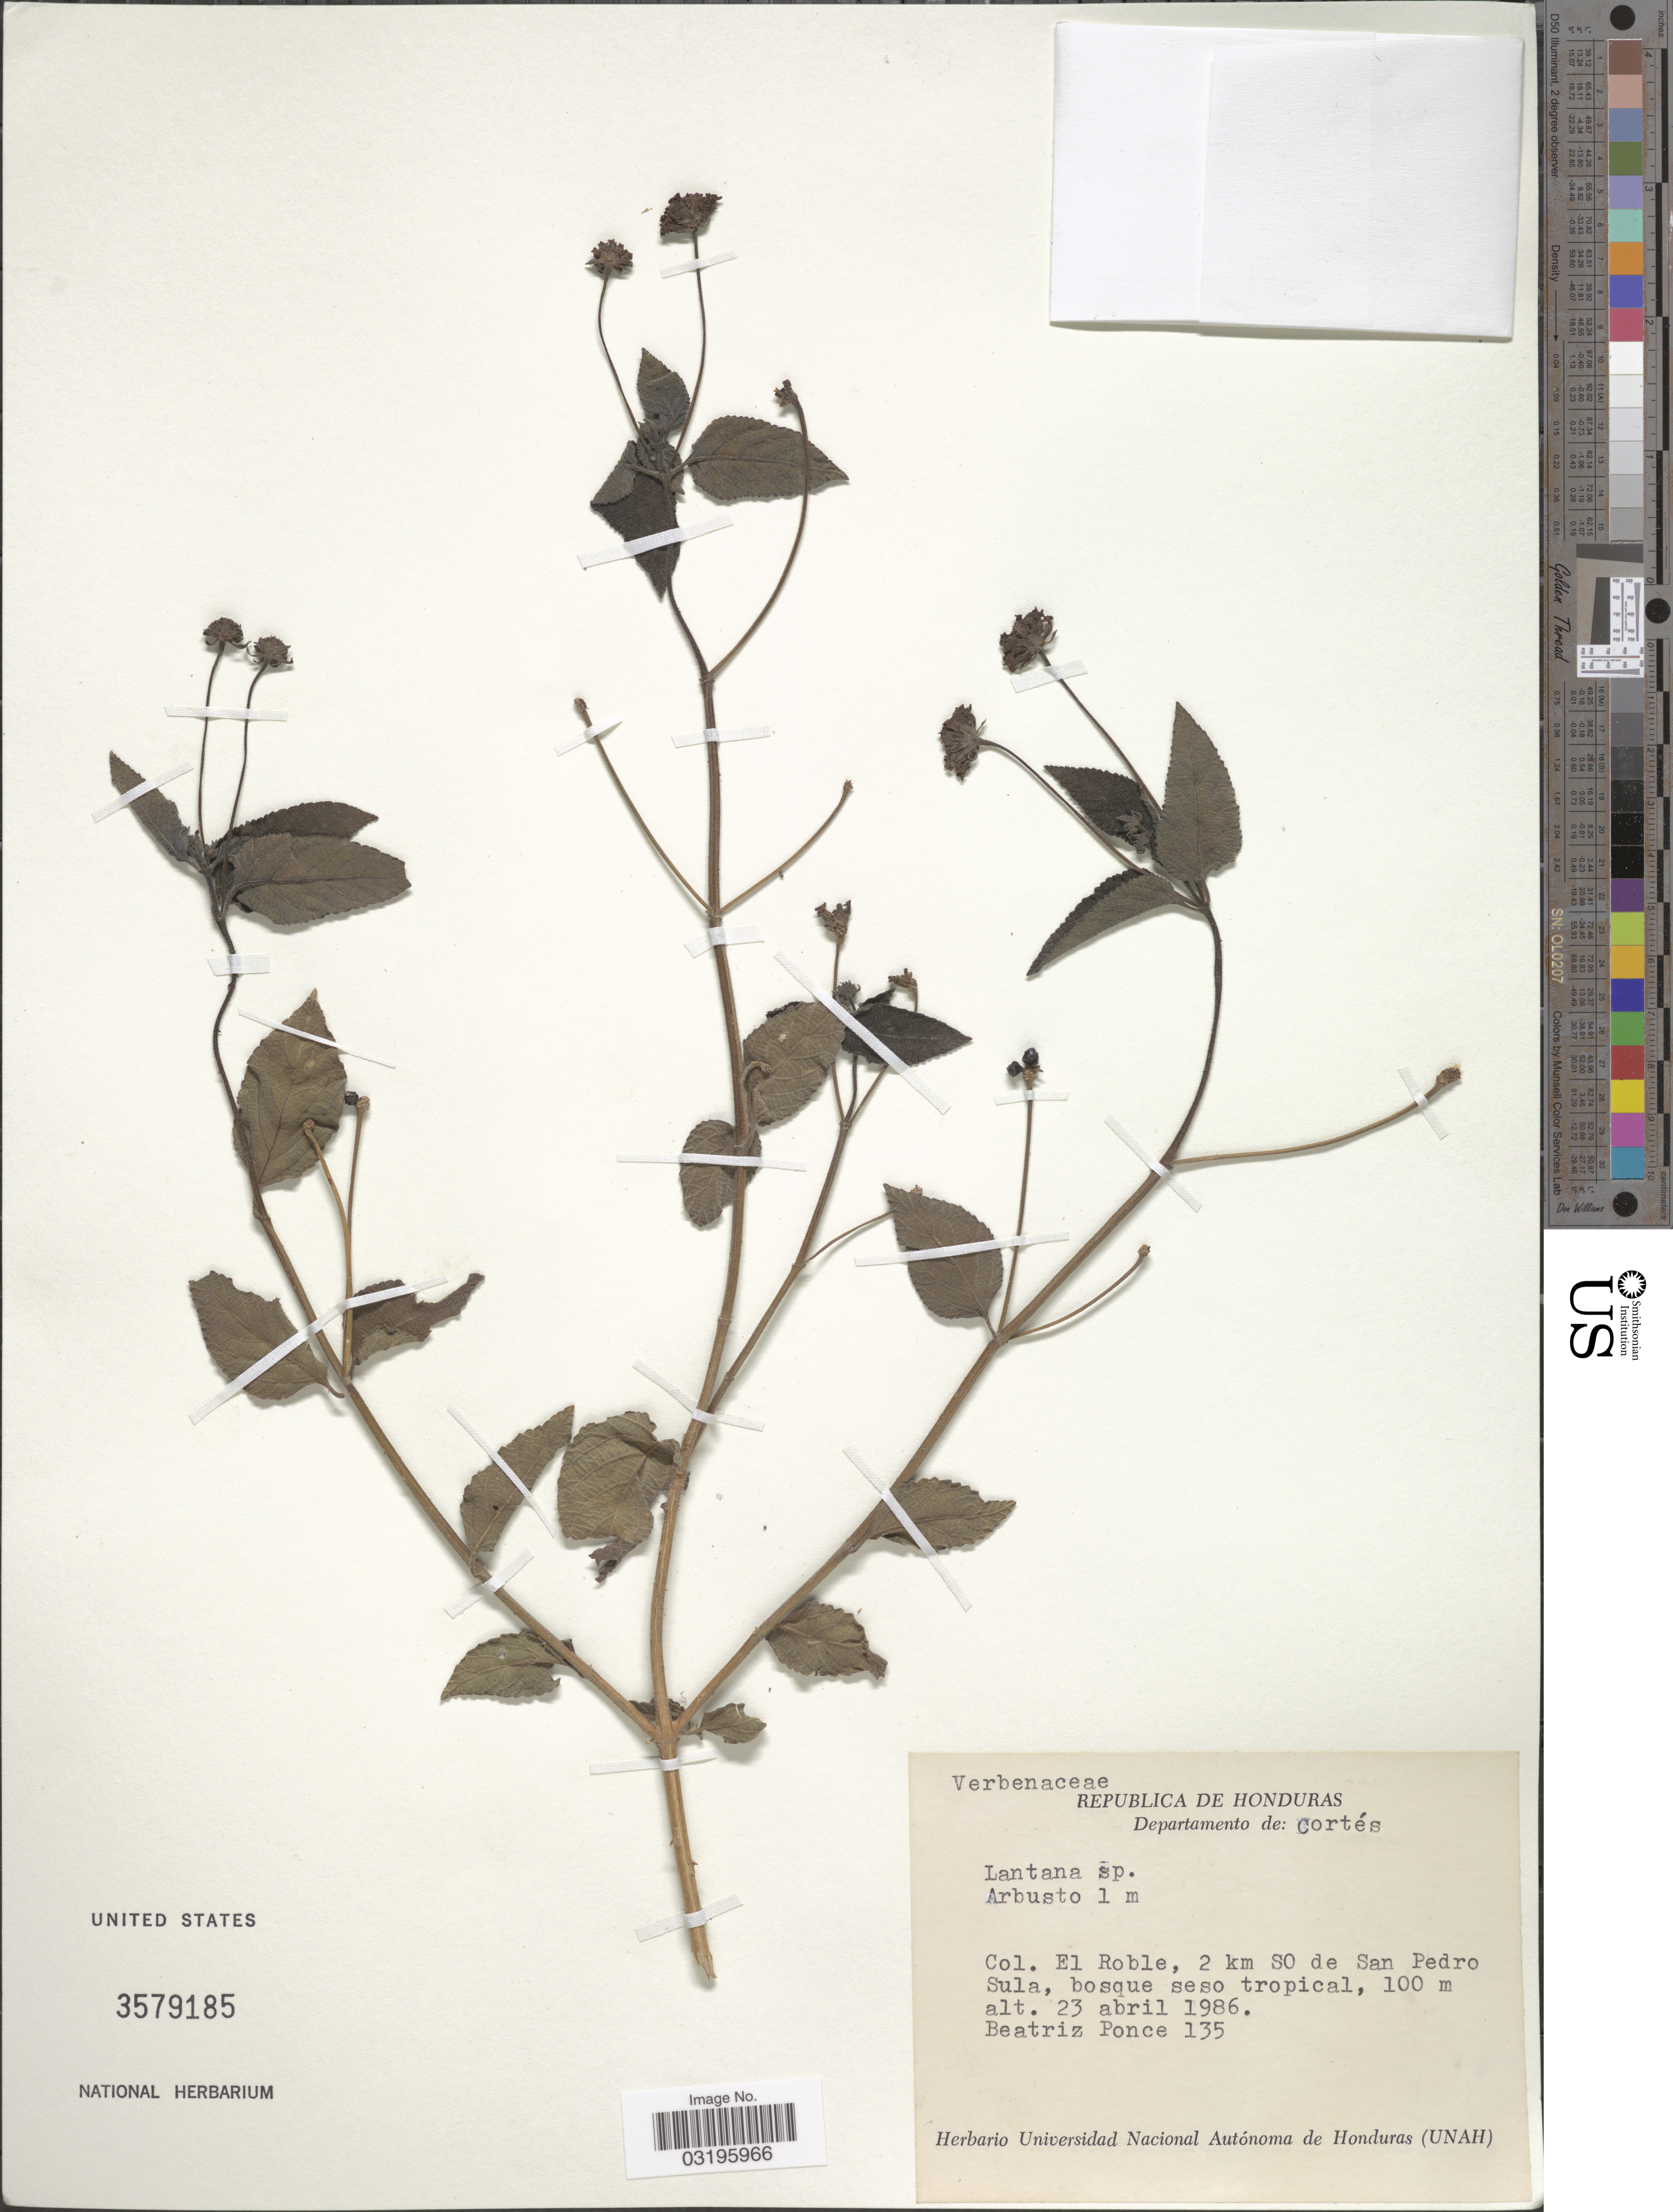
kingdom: Plantae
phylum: Tracheophyta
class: Magnoliopsida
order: Lamiales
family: Verbenaceae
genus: Lantana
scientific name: Lantana sp.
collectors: B. Ponce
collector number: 135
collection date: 1986-04-23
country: Honduras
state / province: Cortés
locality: Republica de Honduras. Departamento de: Cortés. El Roble, 2 km SO de San Pedro Sula.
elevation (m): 100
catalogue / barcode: US 3579185